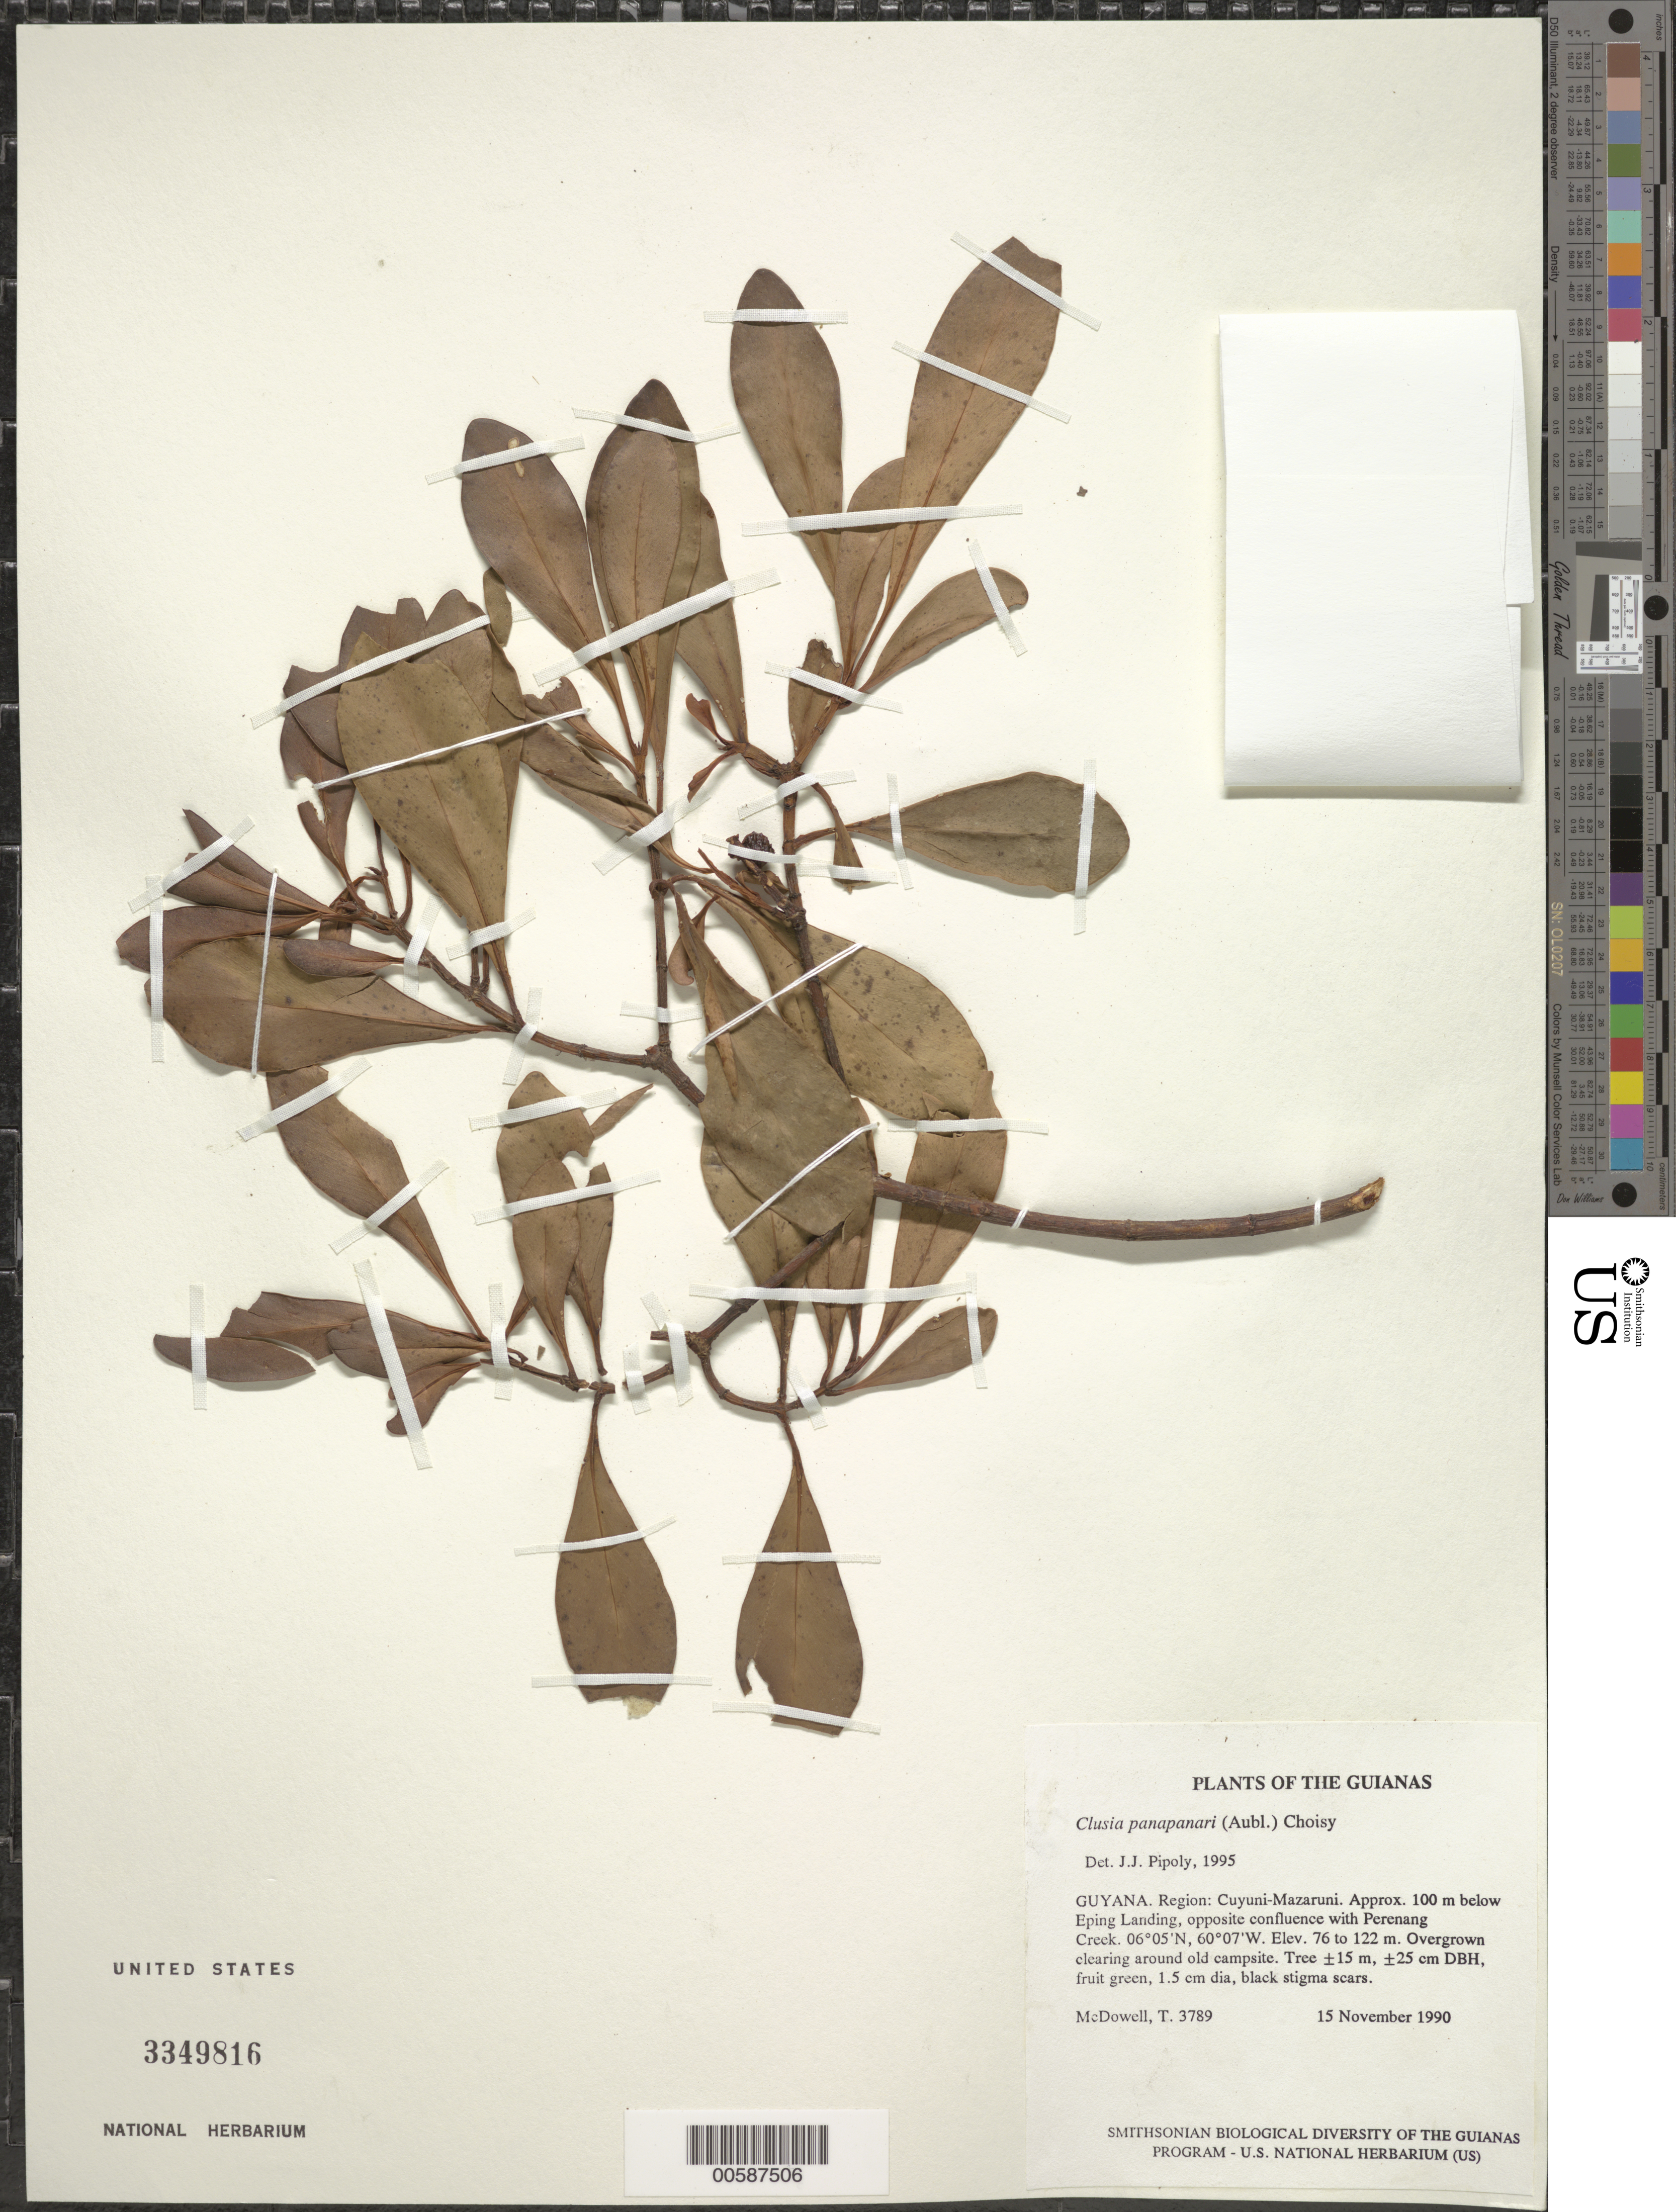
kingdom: Plantae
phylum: Tracheophyta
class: Magnoliopsida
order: Malpighiales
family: Clusiaceae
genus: Clusia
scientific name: Clusia panapanari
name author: (Aubl.) Choisy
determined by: Pipoly, J. J., III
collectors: T. McDowell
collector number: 3789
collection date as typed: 15 November 1990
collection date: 1990-11-15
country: Guyana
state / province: Cuyuni-Mazaruni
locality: Approx. 100 m below Eping Landing, opposite confluence with Perenang Creek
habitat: Overgrown clearing around old campsite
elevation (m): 76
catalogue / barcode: US 3349816